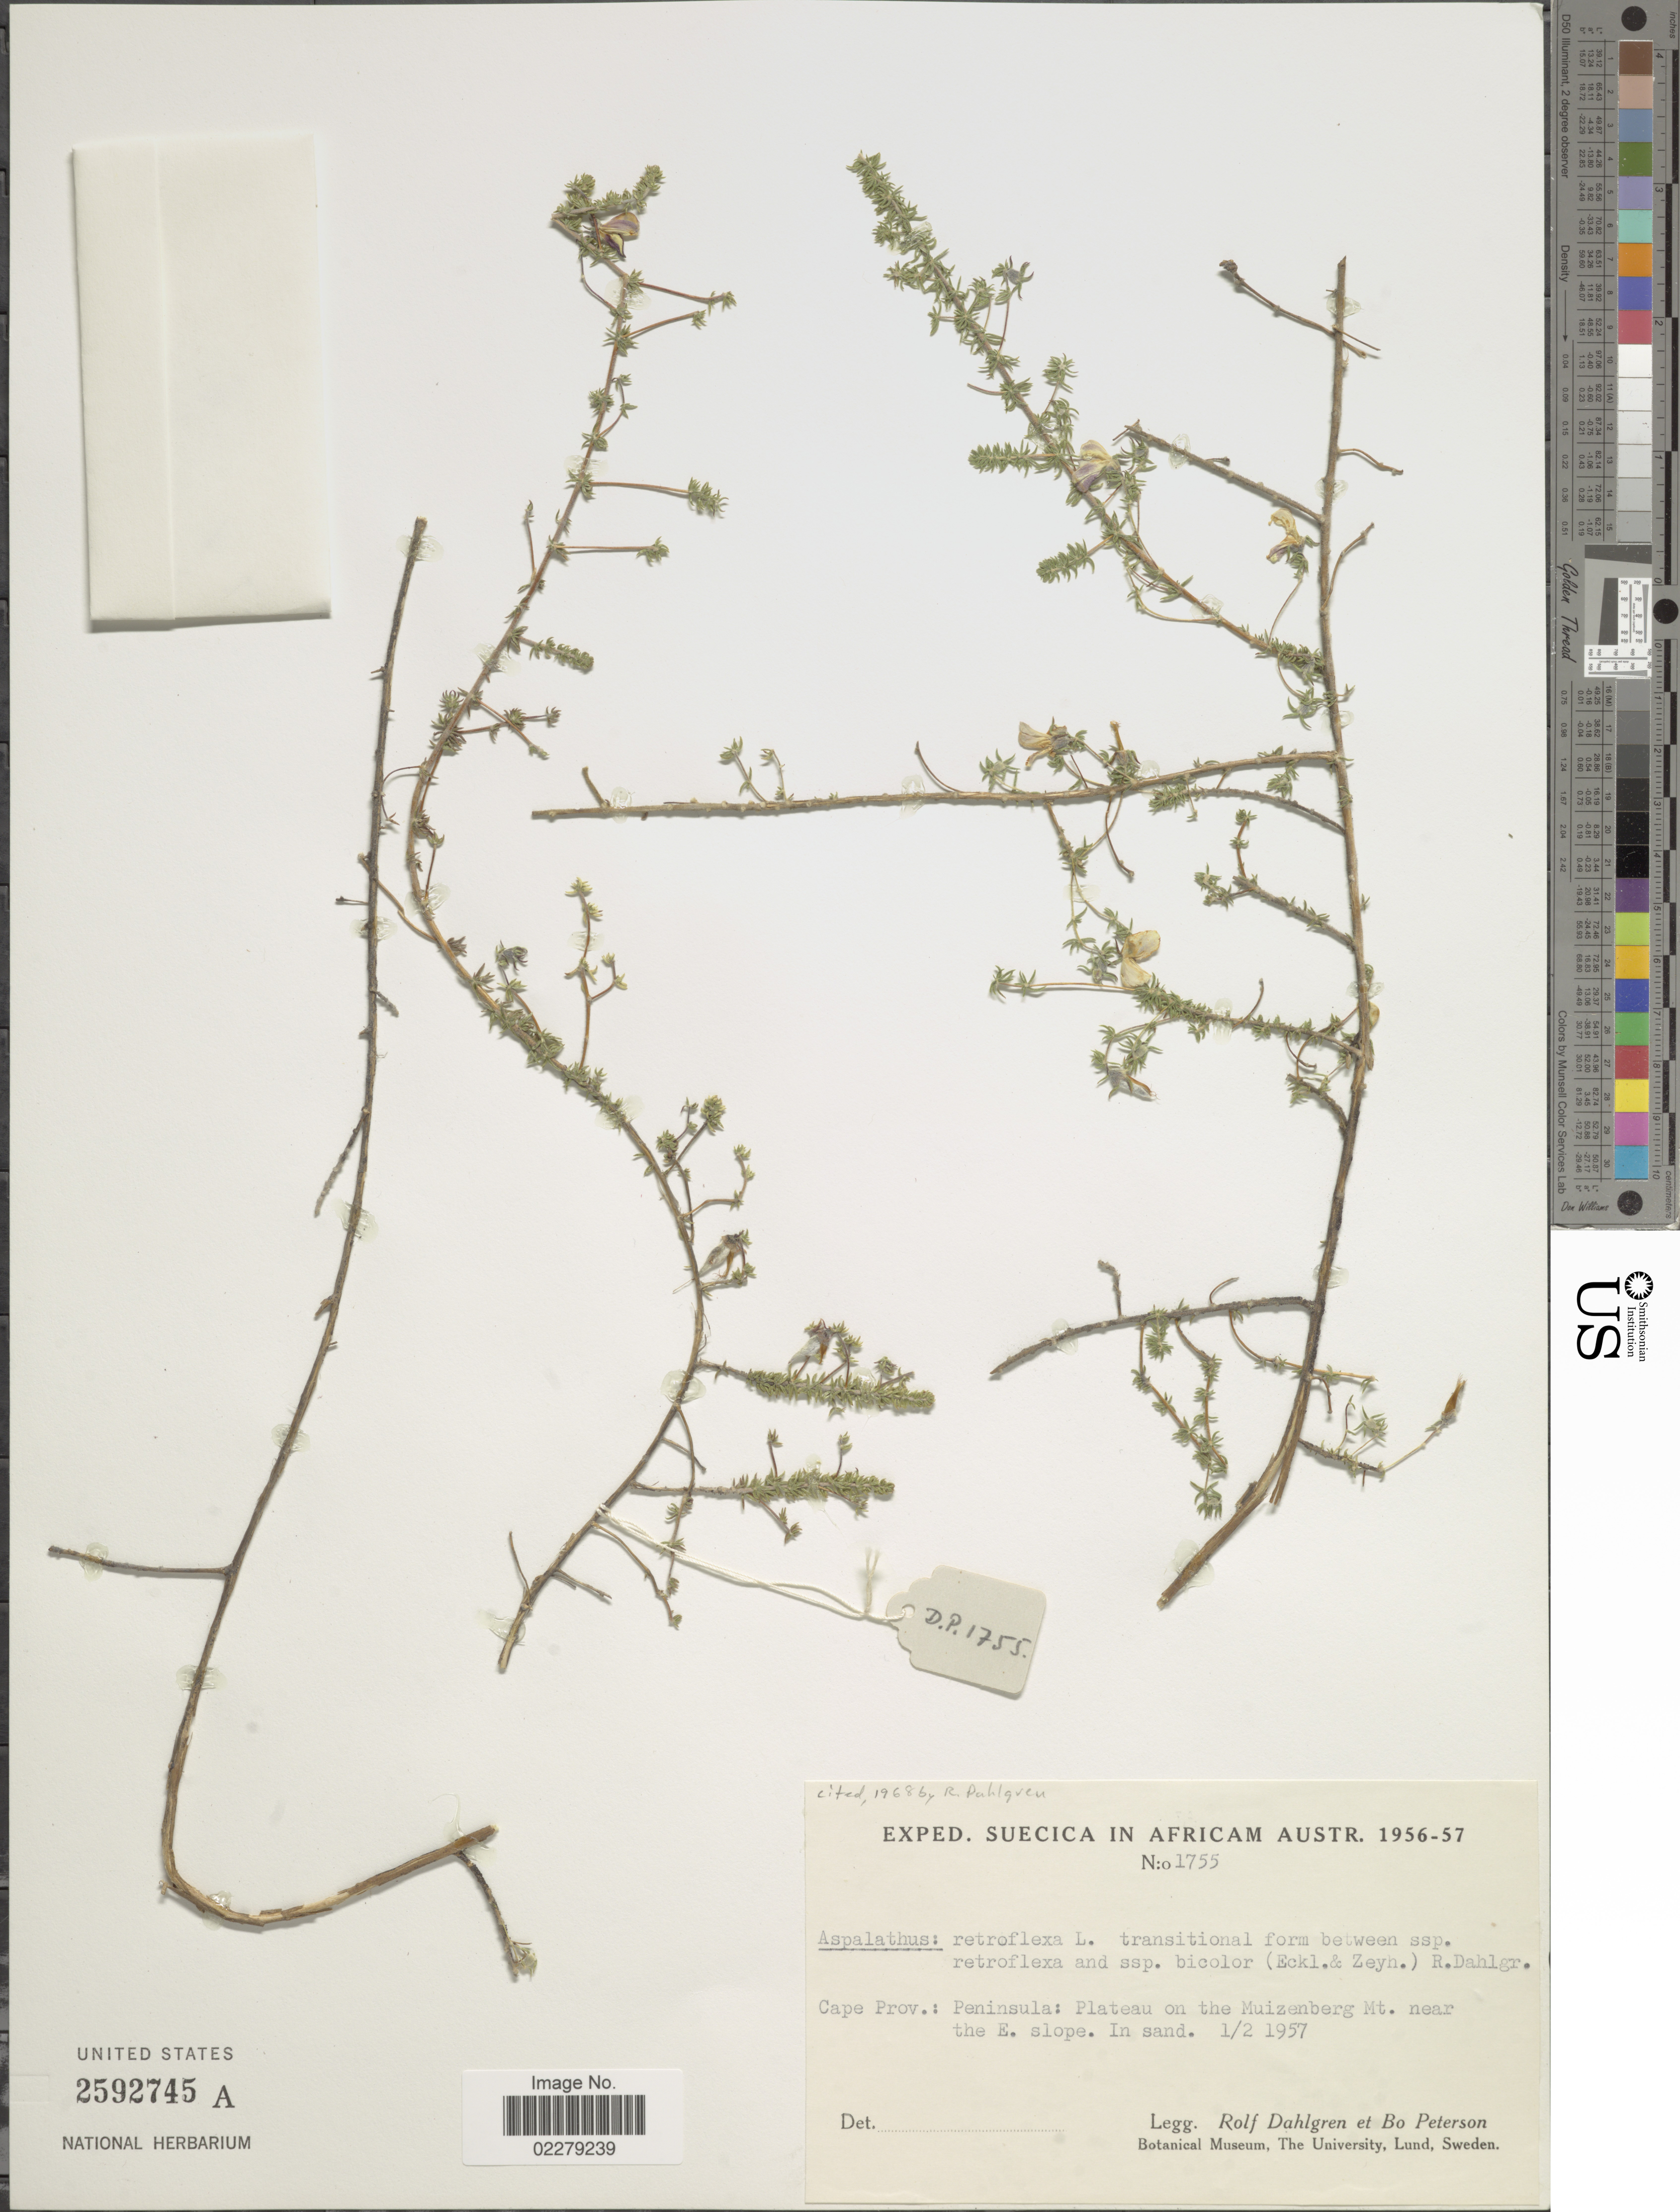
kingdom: Plantae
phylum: Tracheophyta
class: Magnoliopsida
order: Fabales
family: Fabaceae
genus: Aspalathus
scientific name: Aspalathus retroflexa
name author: Eckl. & Zeyh.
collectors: R. Dahlgren & B. H. Peterson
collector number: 1755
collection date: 1957-02-01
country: South Africa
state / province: Western Cape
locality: Peninsula: Plateau on the Muizenberg Mt. near the E. slope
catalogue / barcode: US 2592745A